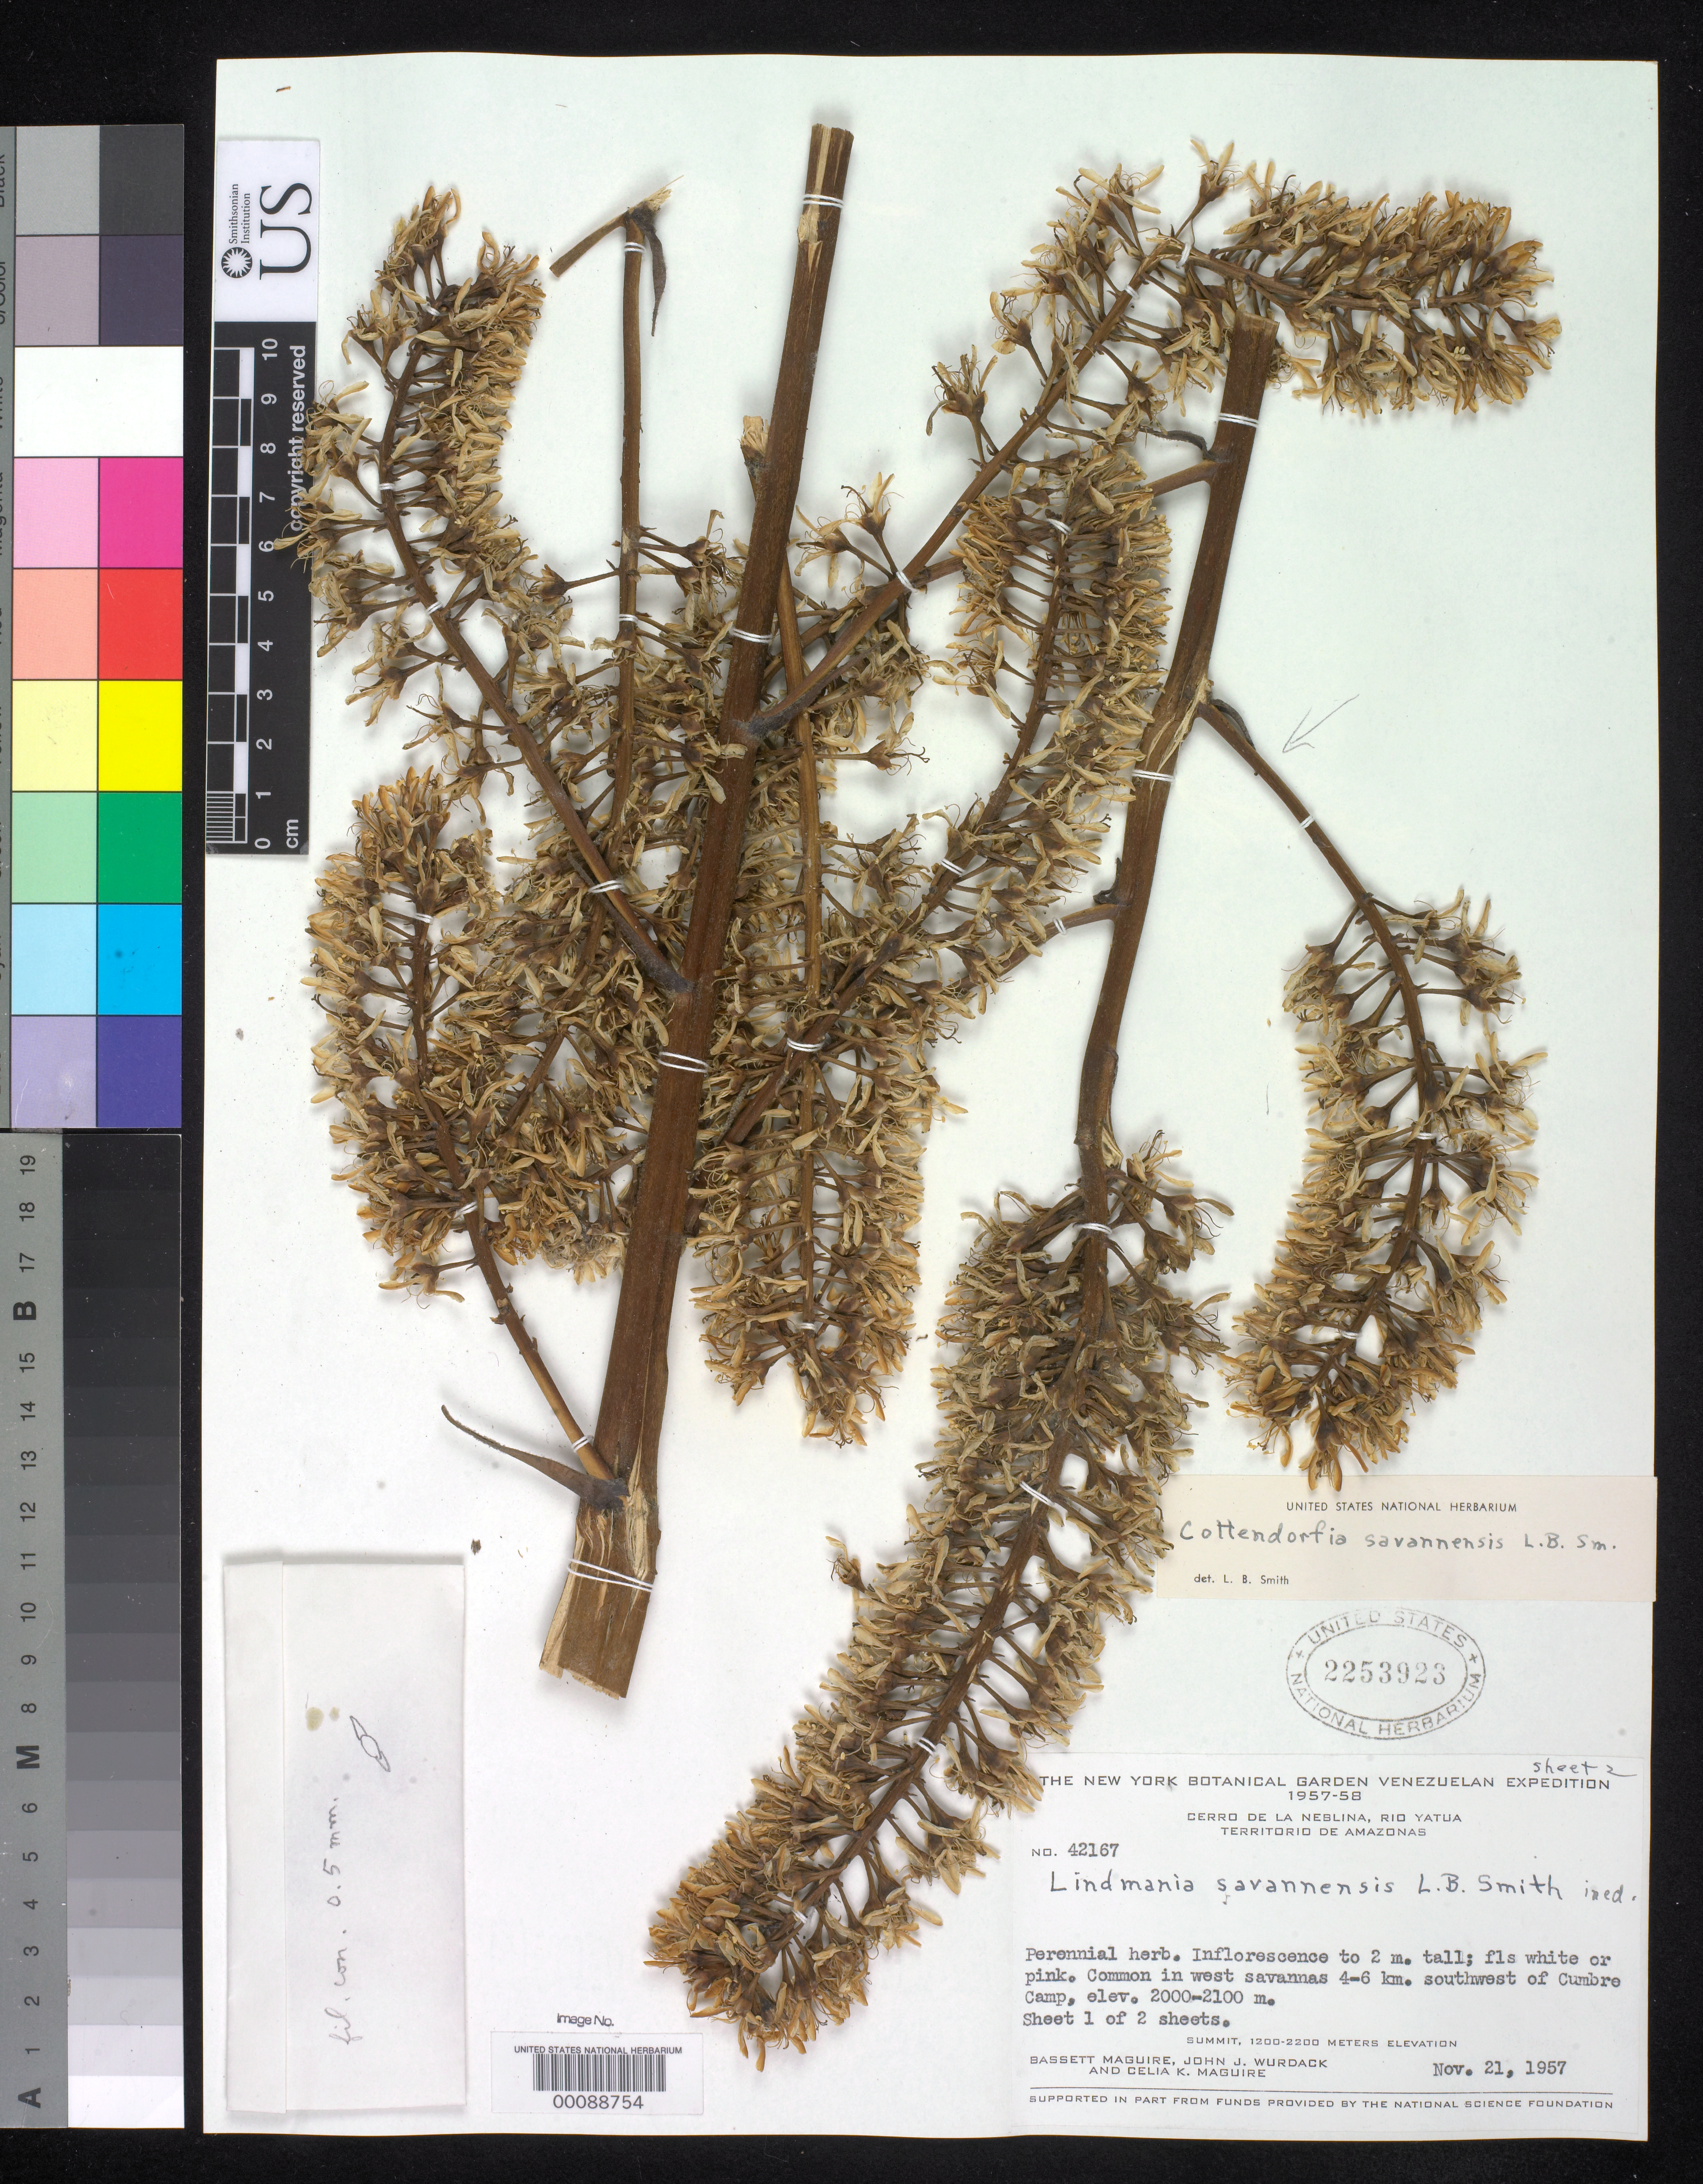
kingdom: Plantae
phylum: Tracheophyta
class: Liliopsida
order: Poales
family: Bromeliaceae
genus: Cottendorfia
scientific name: Cottendorfia savannensis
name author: L.B. Sm.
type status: Holotype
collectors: B. Maguire, J. J. Wurdack & C. K. Maguire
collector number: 42167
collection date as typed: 21 Nov 1957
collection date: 1957-11-21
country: Venezuela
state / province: Amazonas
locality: Cerro de La Neblina, Rio Yatua.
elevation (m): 2000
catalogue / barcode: US 2253923